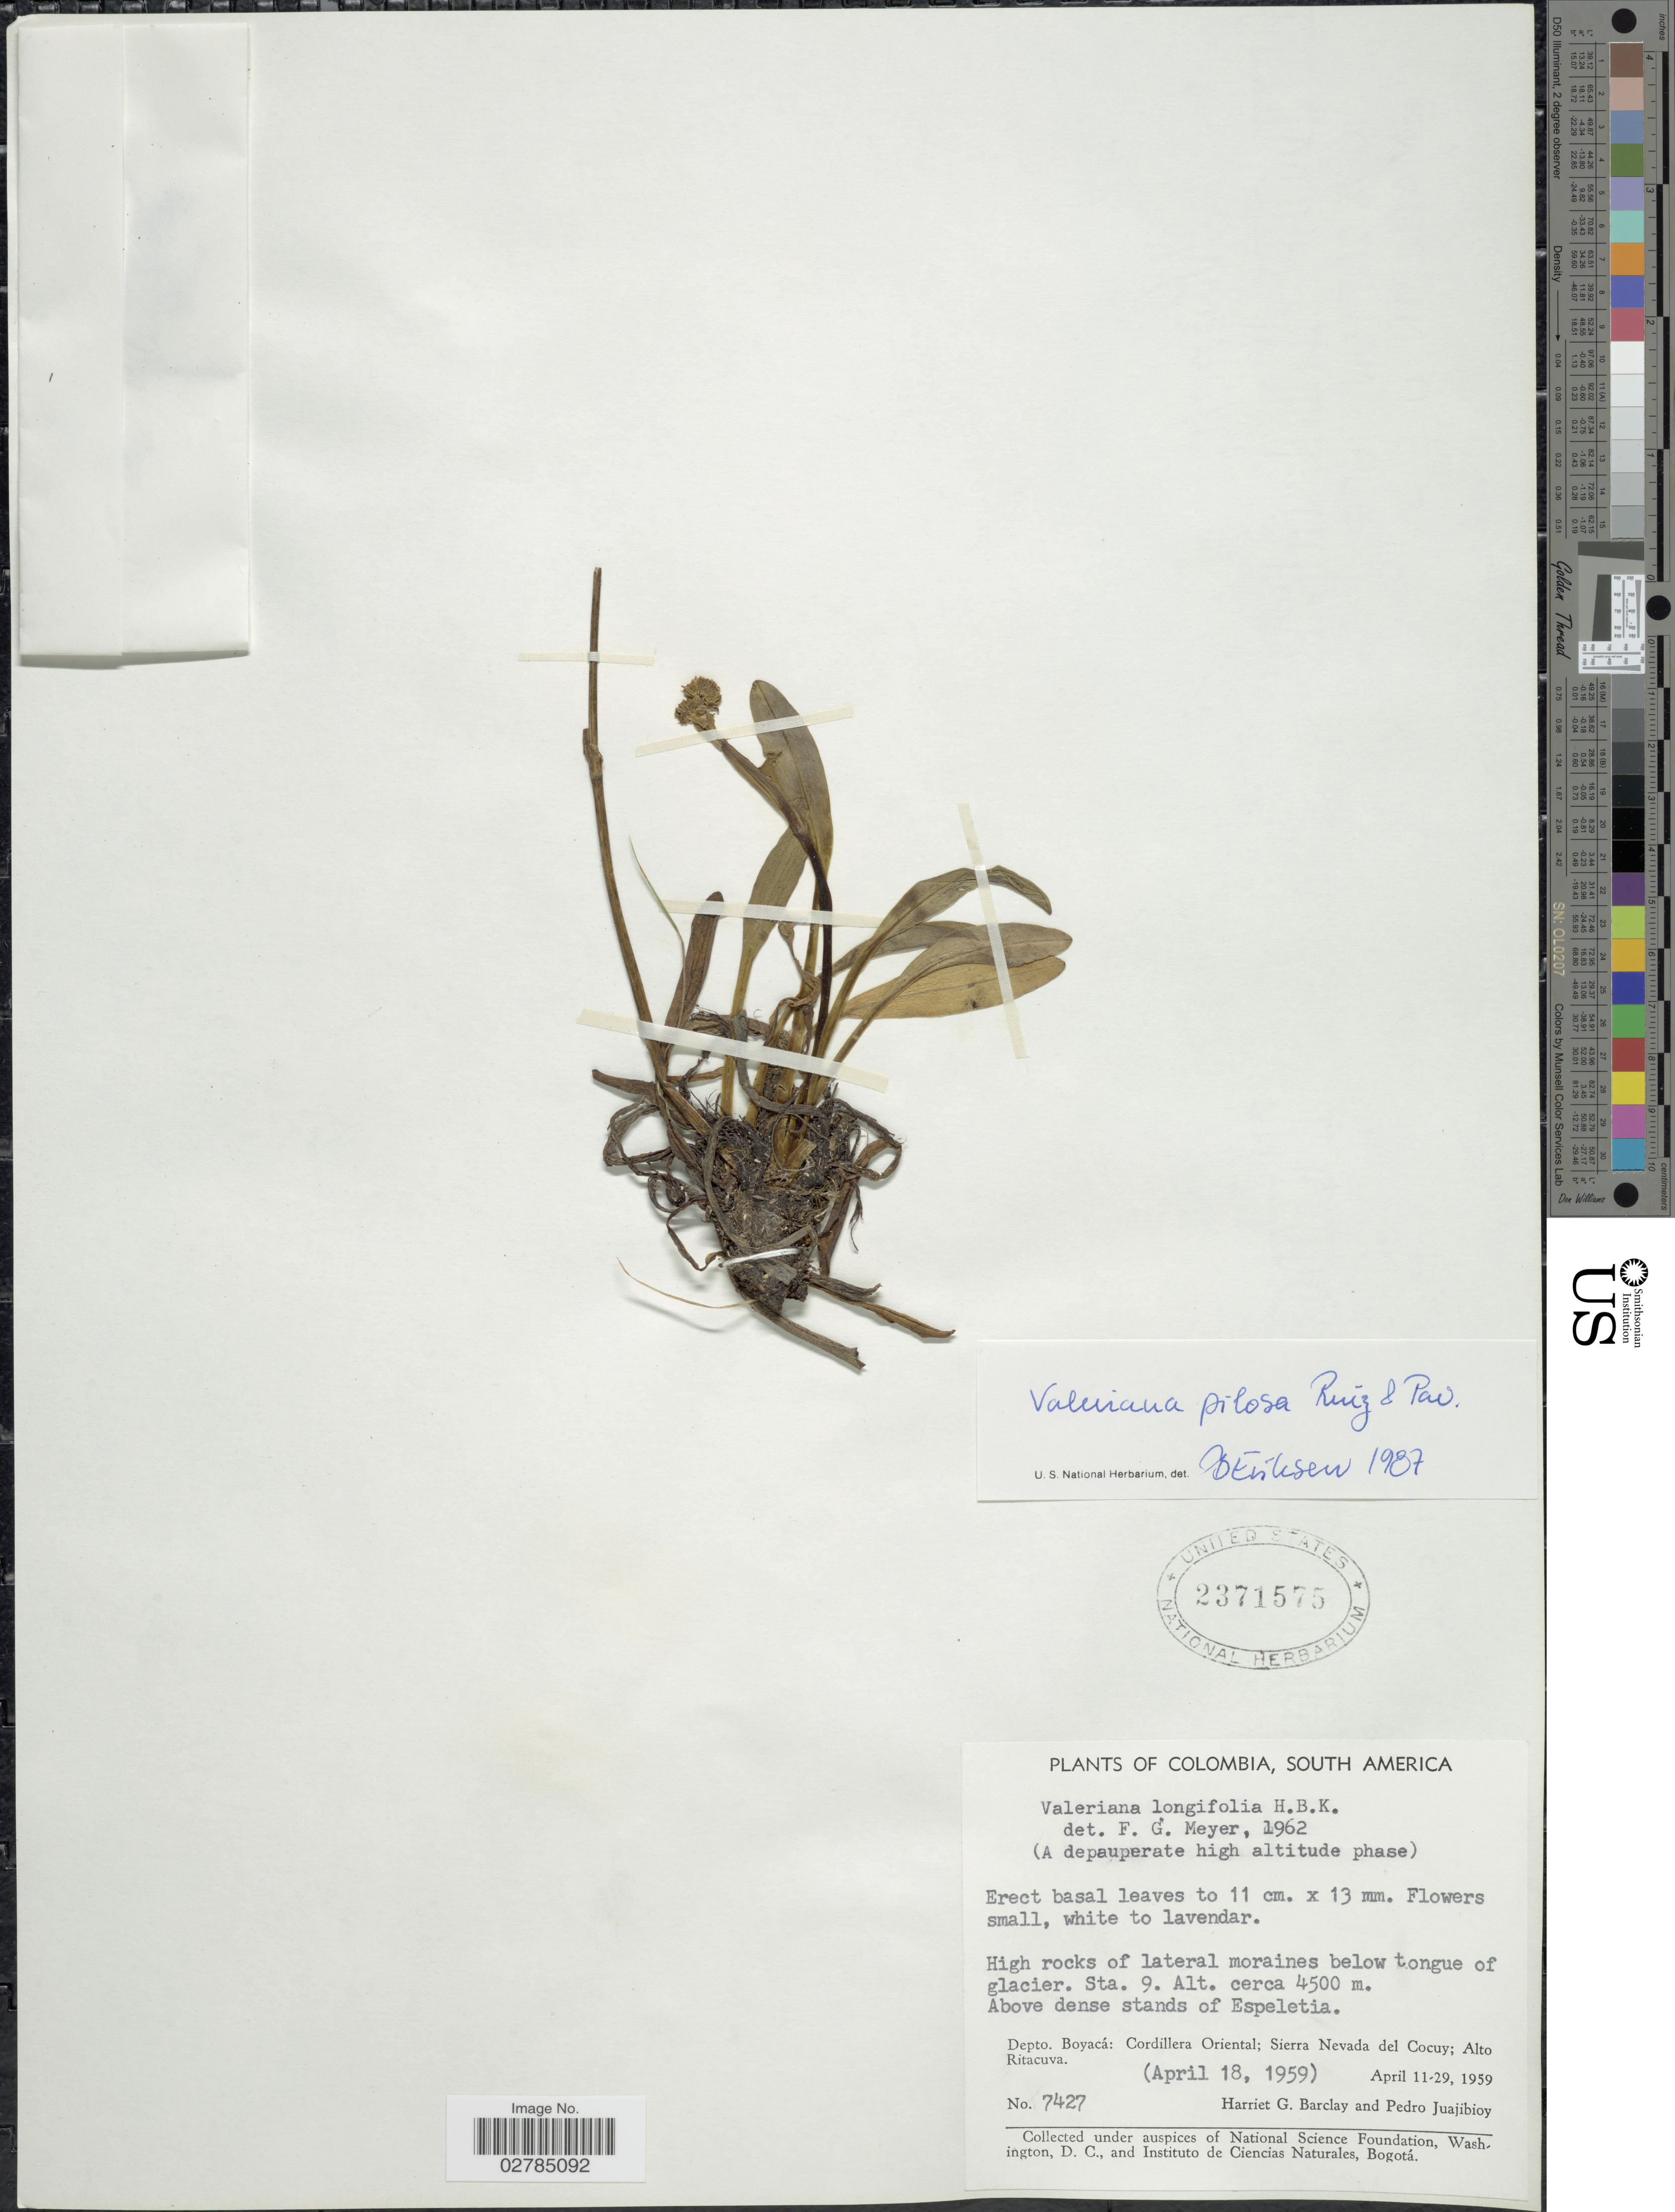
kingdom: Plantae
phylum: Tracheophyta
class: Magnoliopsida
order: Dipsacales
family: Caprifoliaceae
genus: Valeriana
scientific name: Valeriana pilosa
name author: Ruiz & Pav.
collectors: H. G. Barclay & P. Juajibioy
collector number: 7427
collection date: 1959-04-18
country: Colombia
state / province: Boyacá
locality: High rocks of lateral moraines below tongue of glacier, Sta. 9, Above dense stands of Espeletia, Depto. Boyacá, Cordillera Oriental, Sierra Nevada del Cocuy, Alto Ritacuva.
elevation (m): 4500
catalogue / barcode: US 2371575